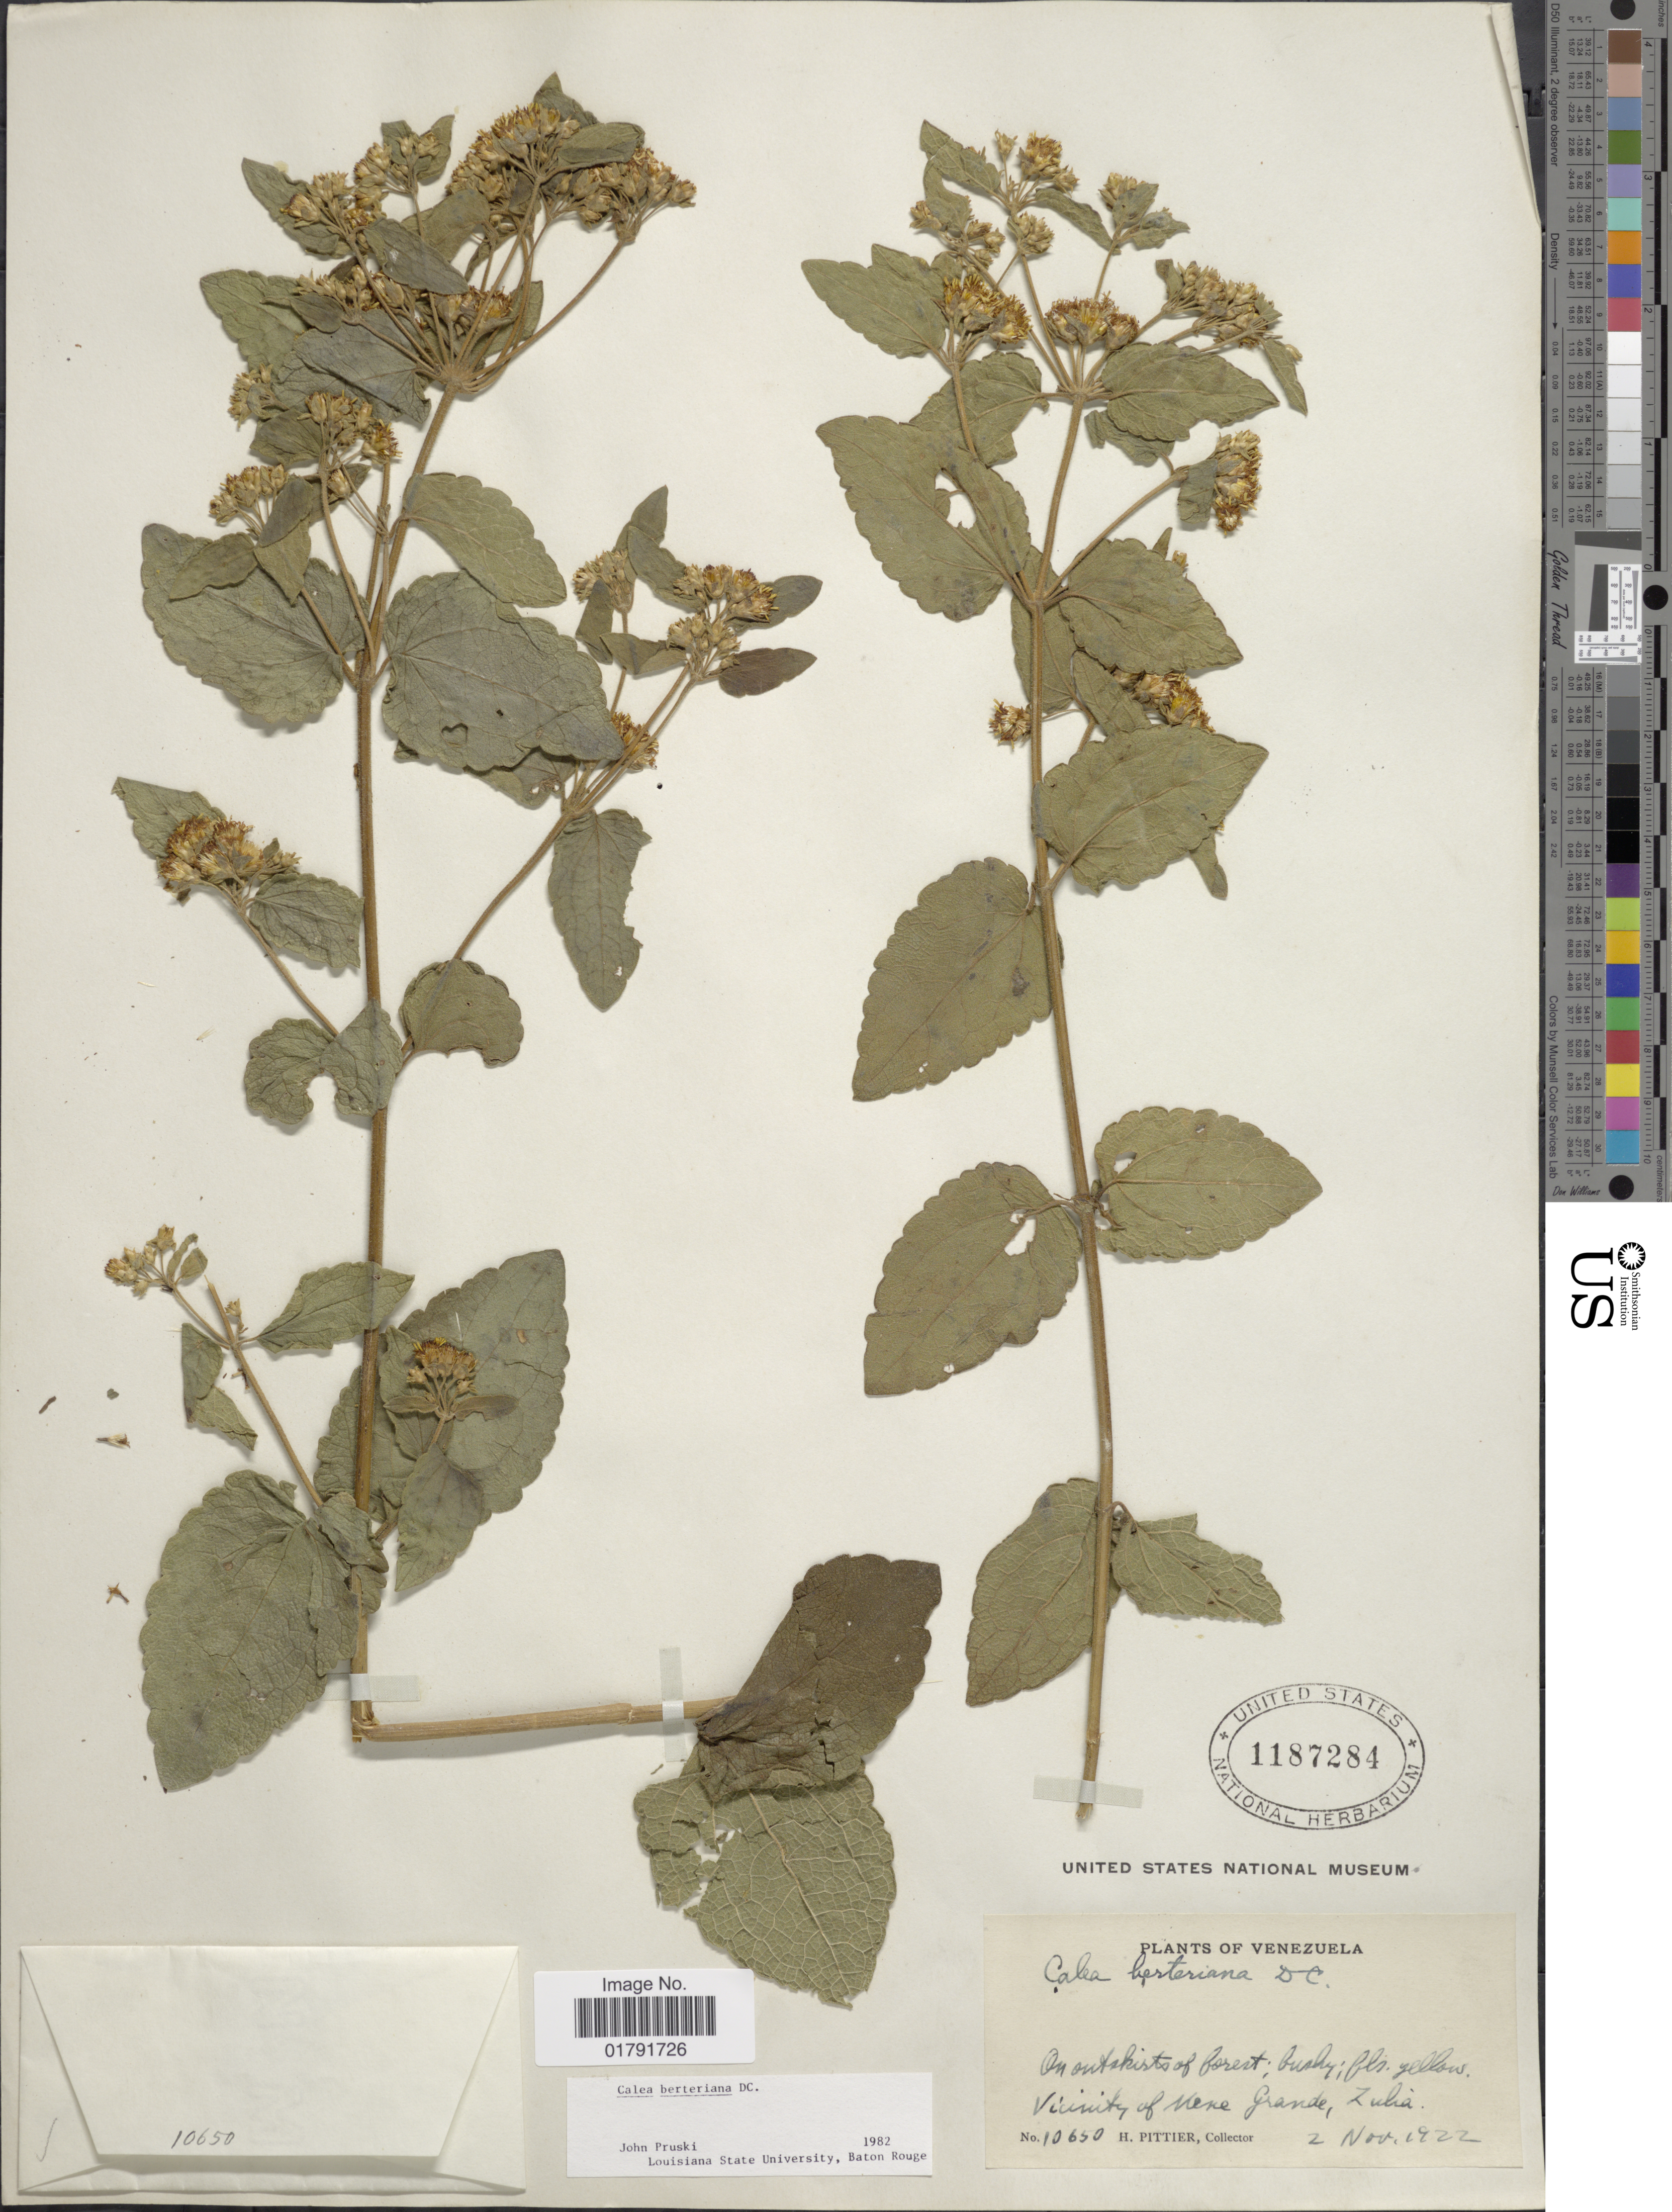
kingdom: Plantae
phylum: Tracheophyta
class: Magnoliopsida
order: Asterales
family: Asteraceae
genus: Calea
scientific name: Calea berteriana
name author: DC.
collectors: H. F. Pittier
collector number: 10650*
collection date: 1922-11-02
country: Venezuela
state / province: Zulia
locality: On outskirts of forest; bushy, vicinity of Mene Grande.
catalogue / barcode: US 1187284